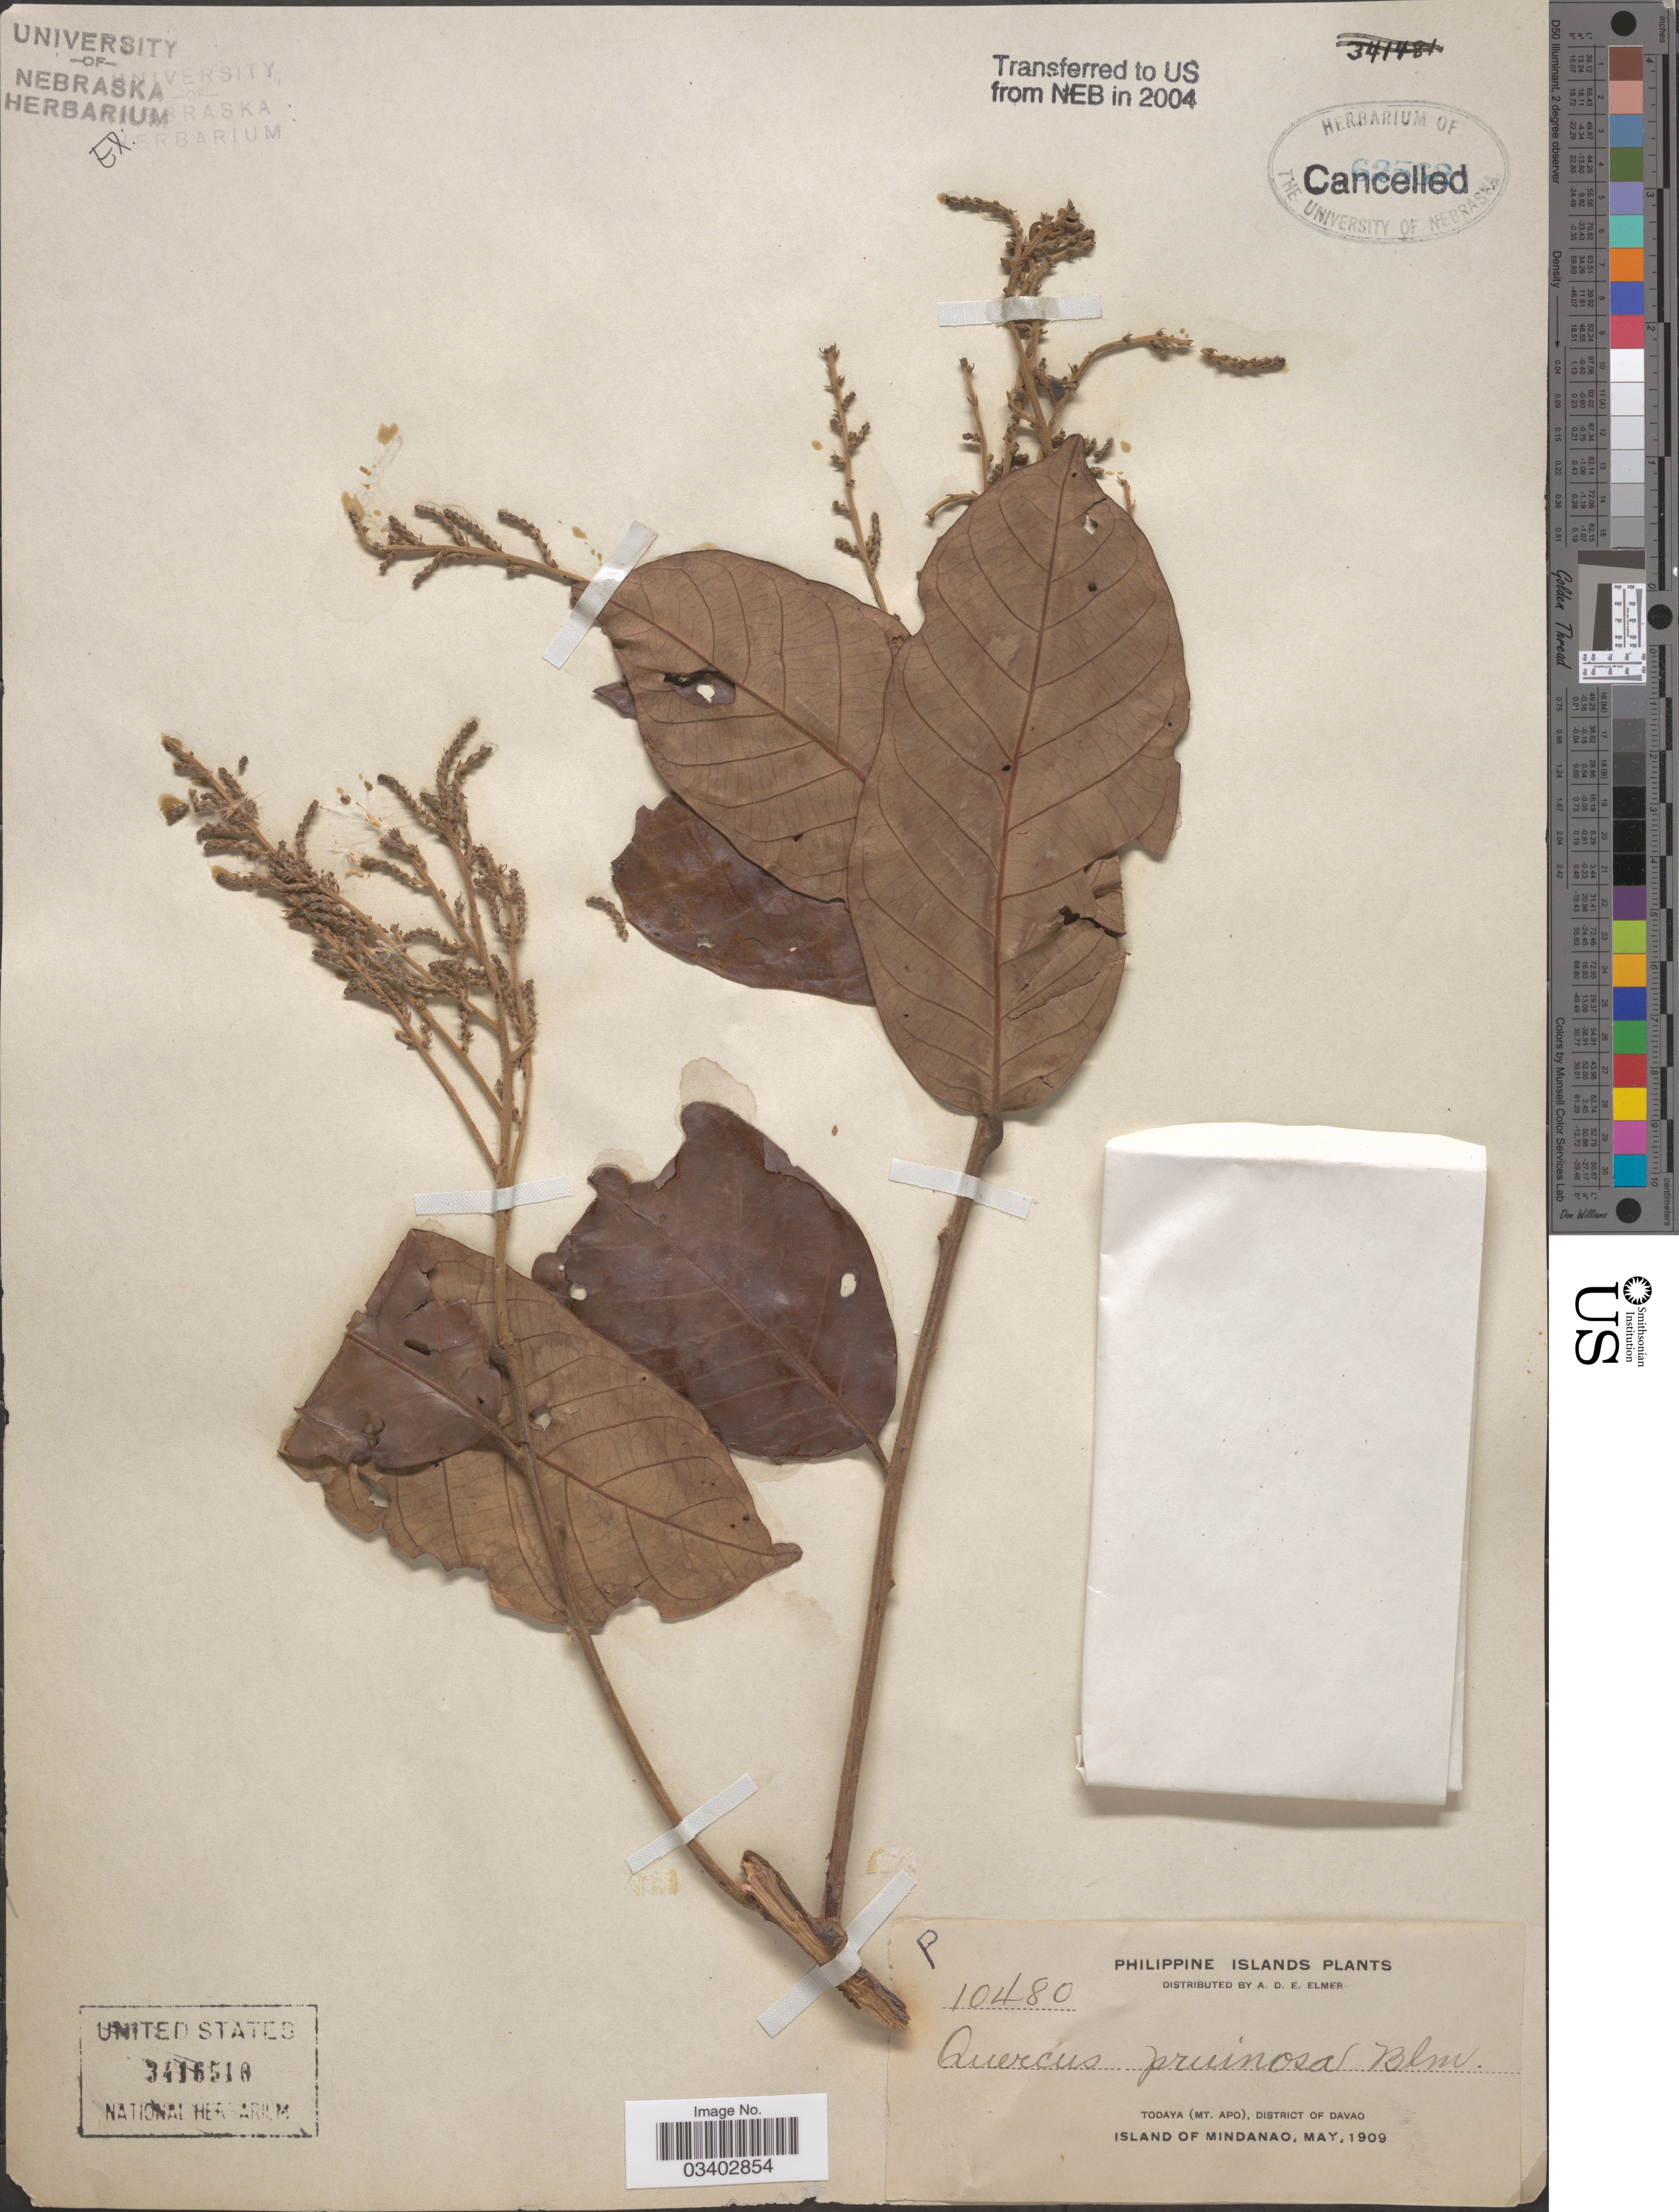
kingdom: Plantae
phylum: Tracheophyta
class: Magnoliopsida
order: Fagales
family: Fagaceae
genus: Lithocarpus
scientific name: Lithocarpus sundaicus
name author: (Blume) Rehder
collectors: A. D. E. Elmer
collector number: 10480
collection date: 1909-05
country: Philippines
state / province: Davao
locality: Todaya (Mt. Apo), District of Davao. Island of Mindanao.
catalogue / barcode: US 3416510